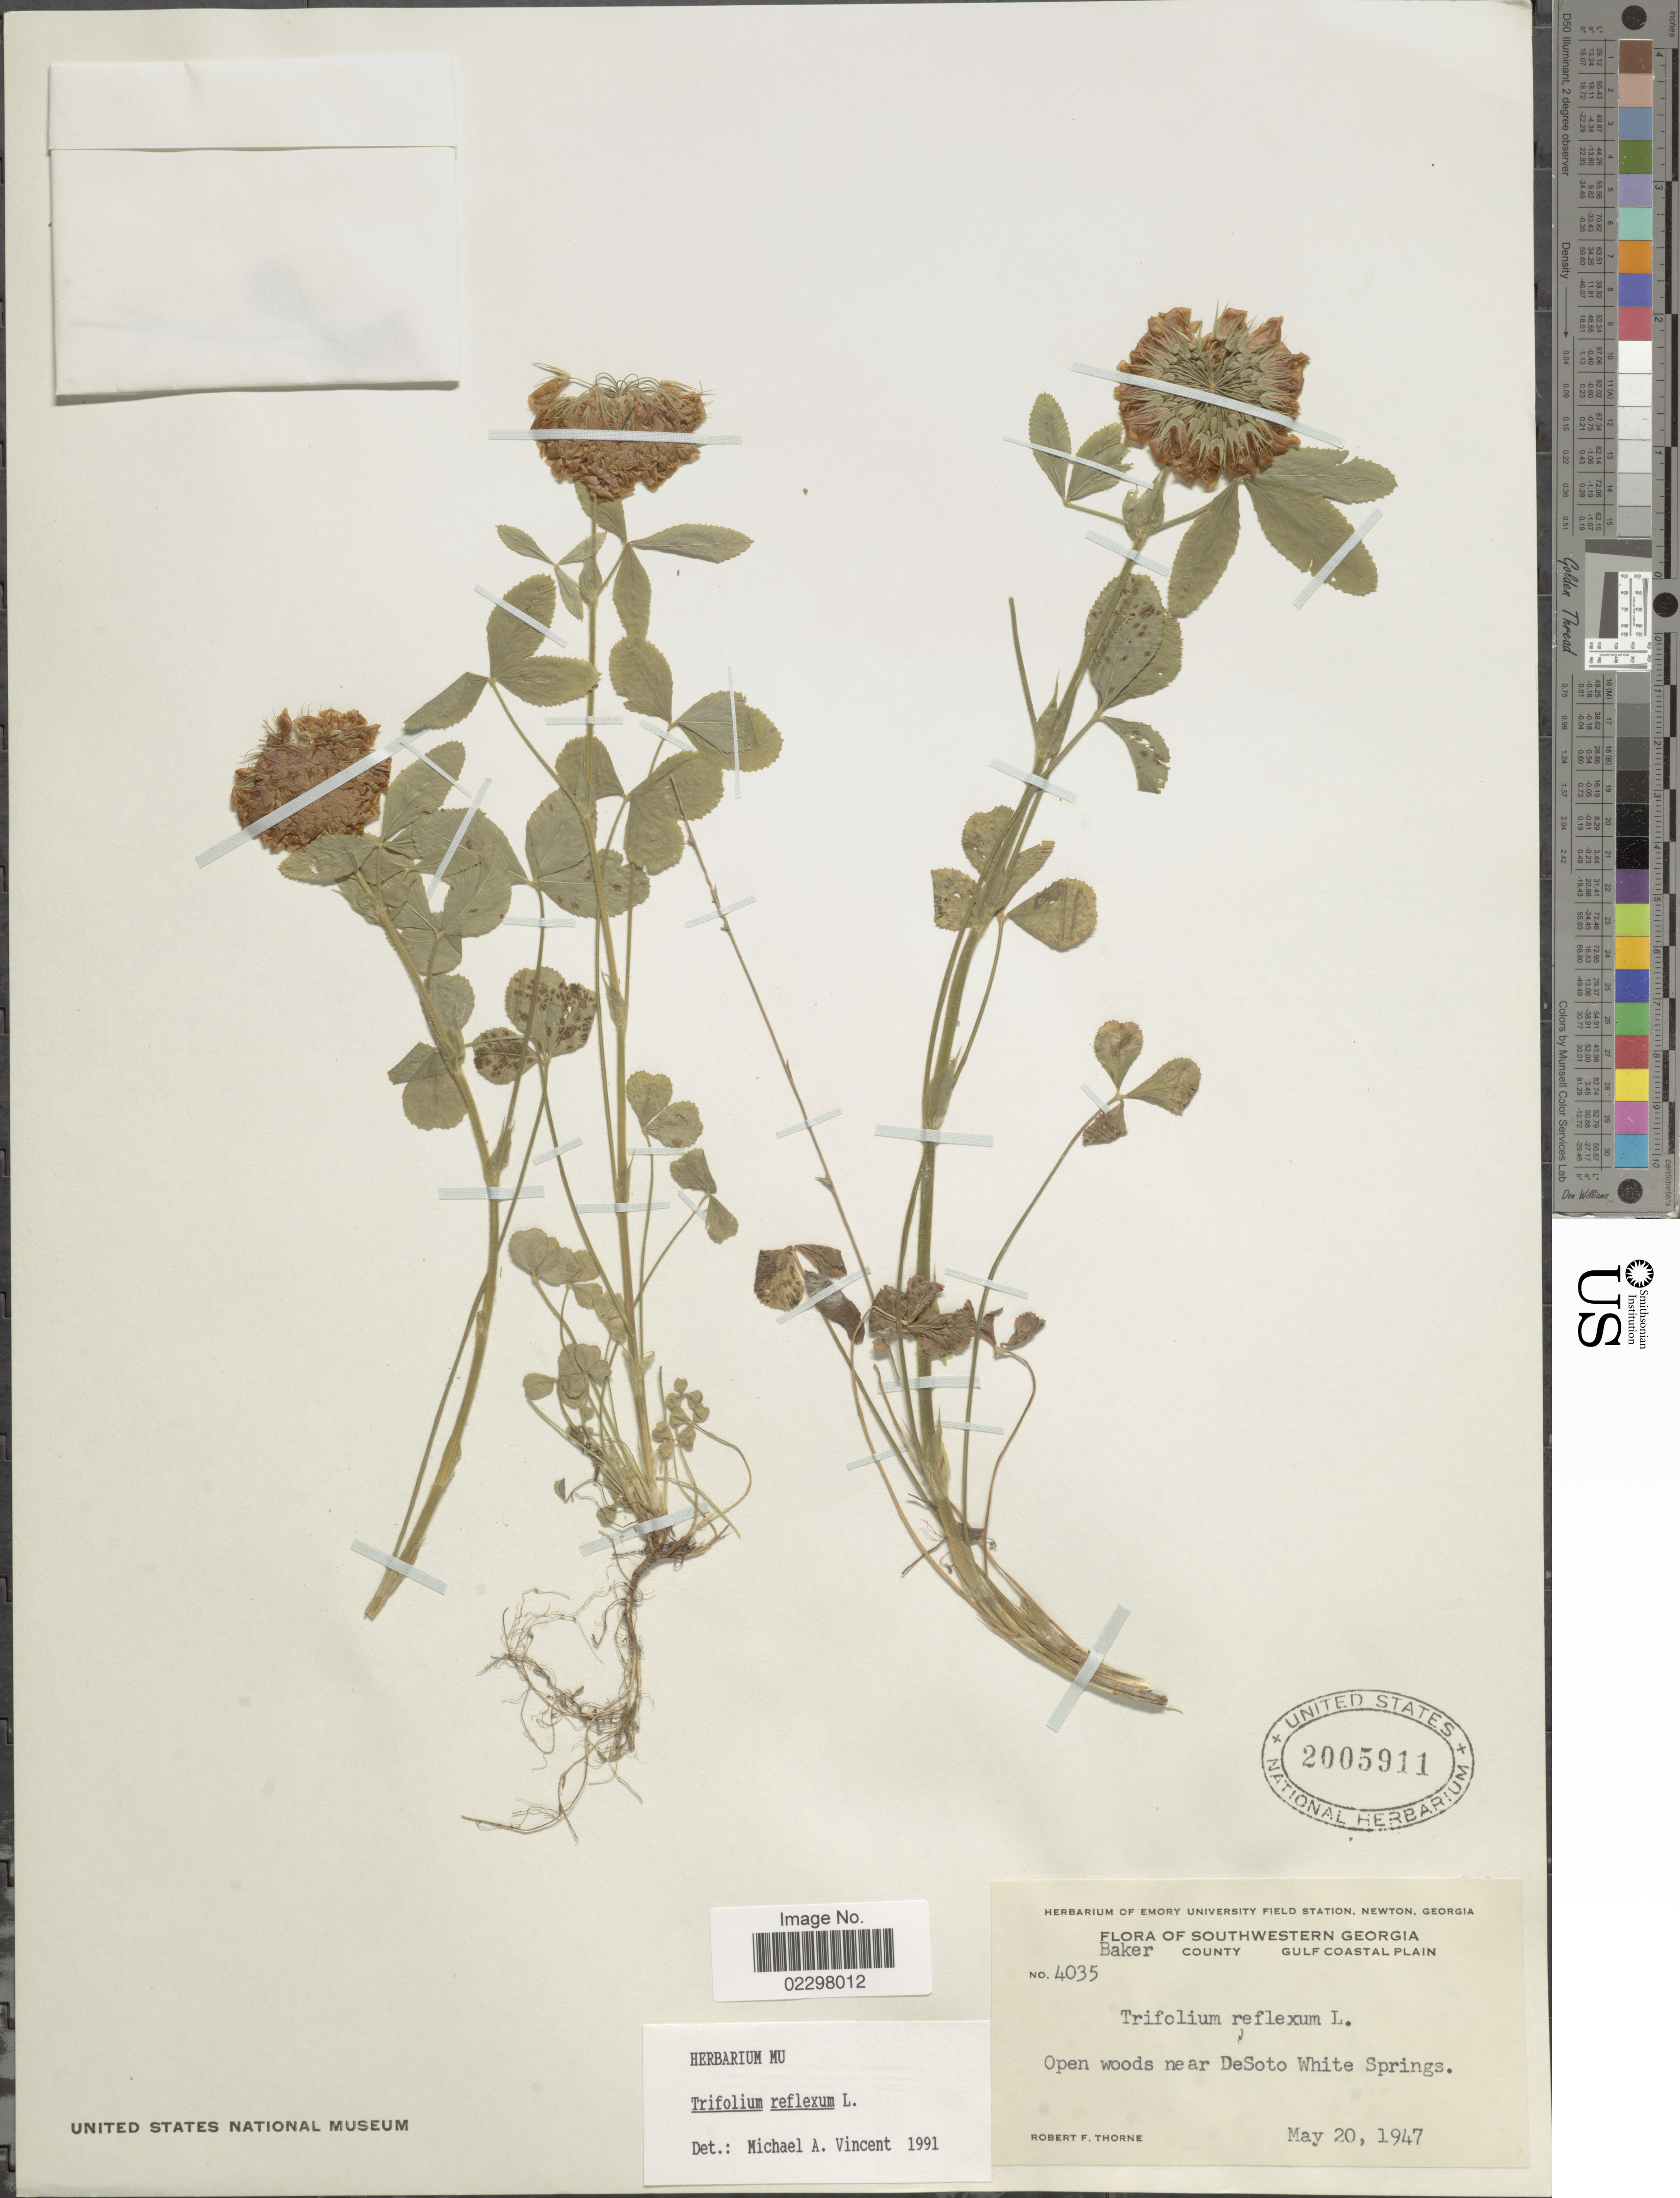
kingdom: Plantae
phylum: Tracheophyta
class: Magnoliopsida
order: Fabales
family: Fabaceae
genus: Trifolium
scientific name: Trifolium reflexum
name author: L.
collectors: R. F. Thorne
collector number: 4035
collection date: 1947-05-20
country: United States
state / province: Georgia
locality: Southwestern Georgia, Baker County, Gulf Coastal Plain, open woods near DeSoto White Springs.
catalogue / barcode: US 2005911